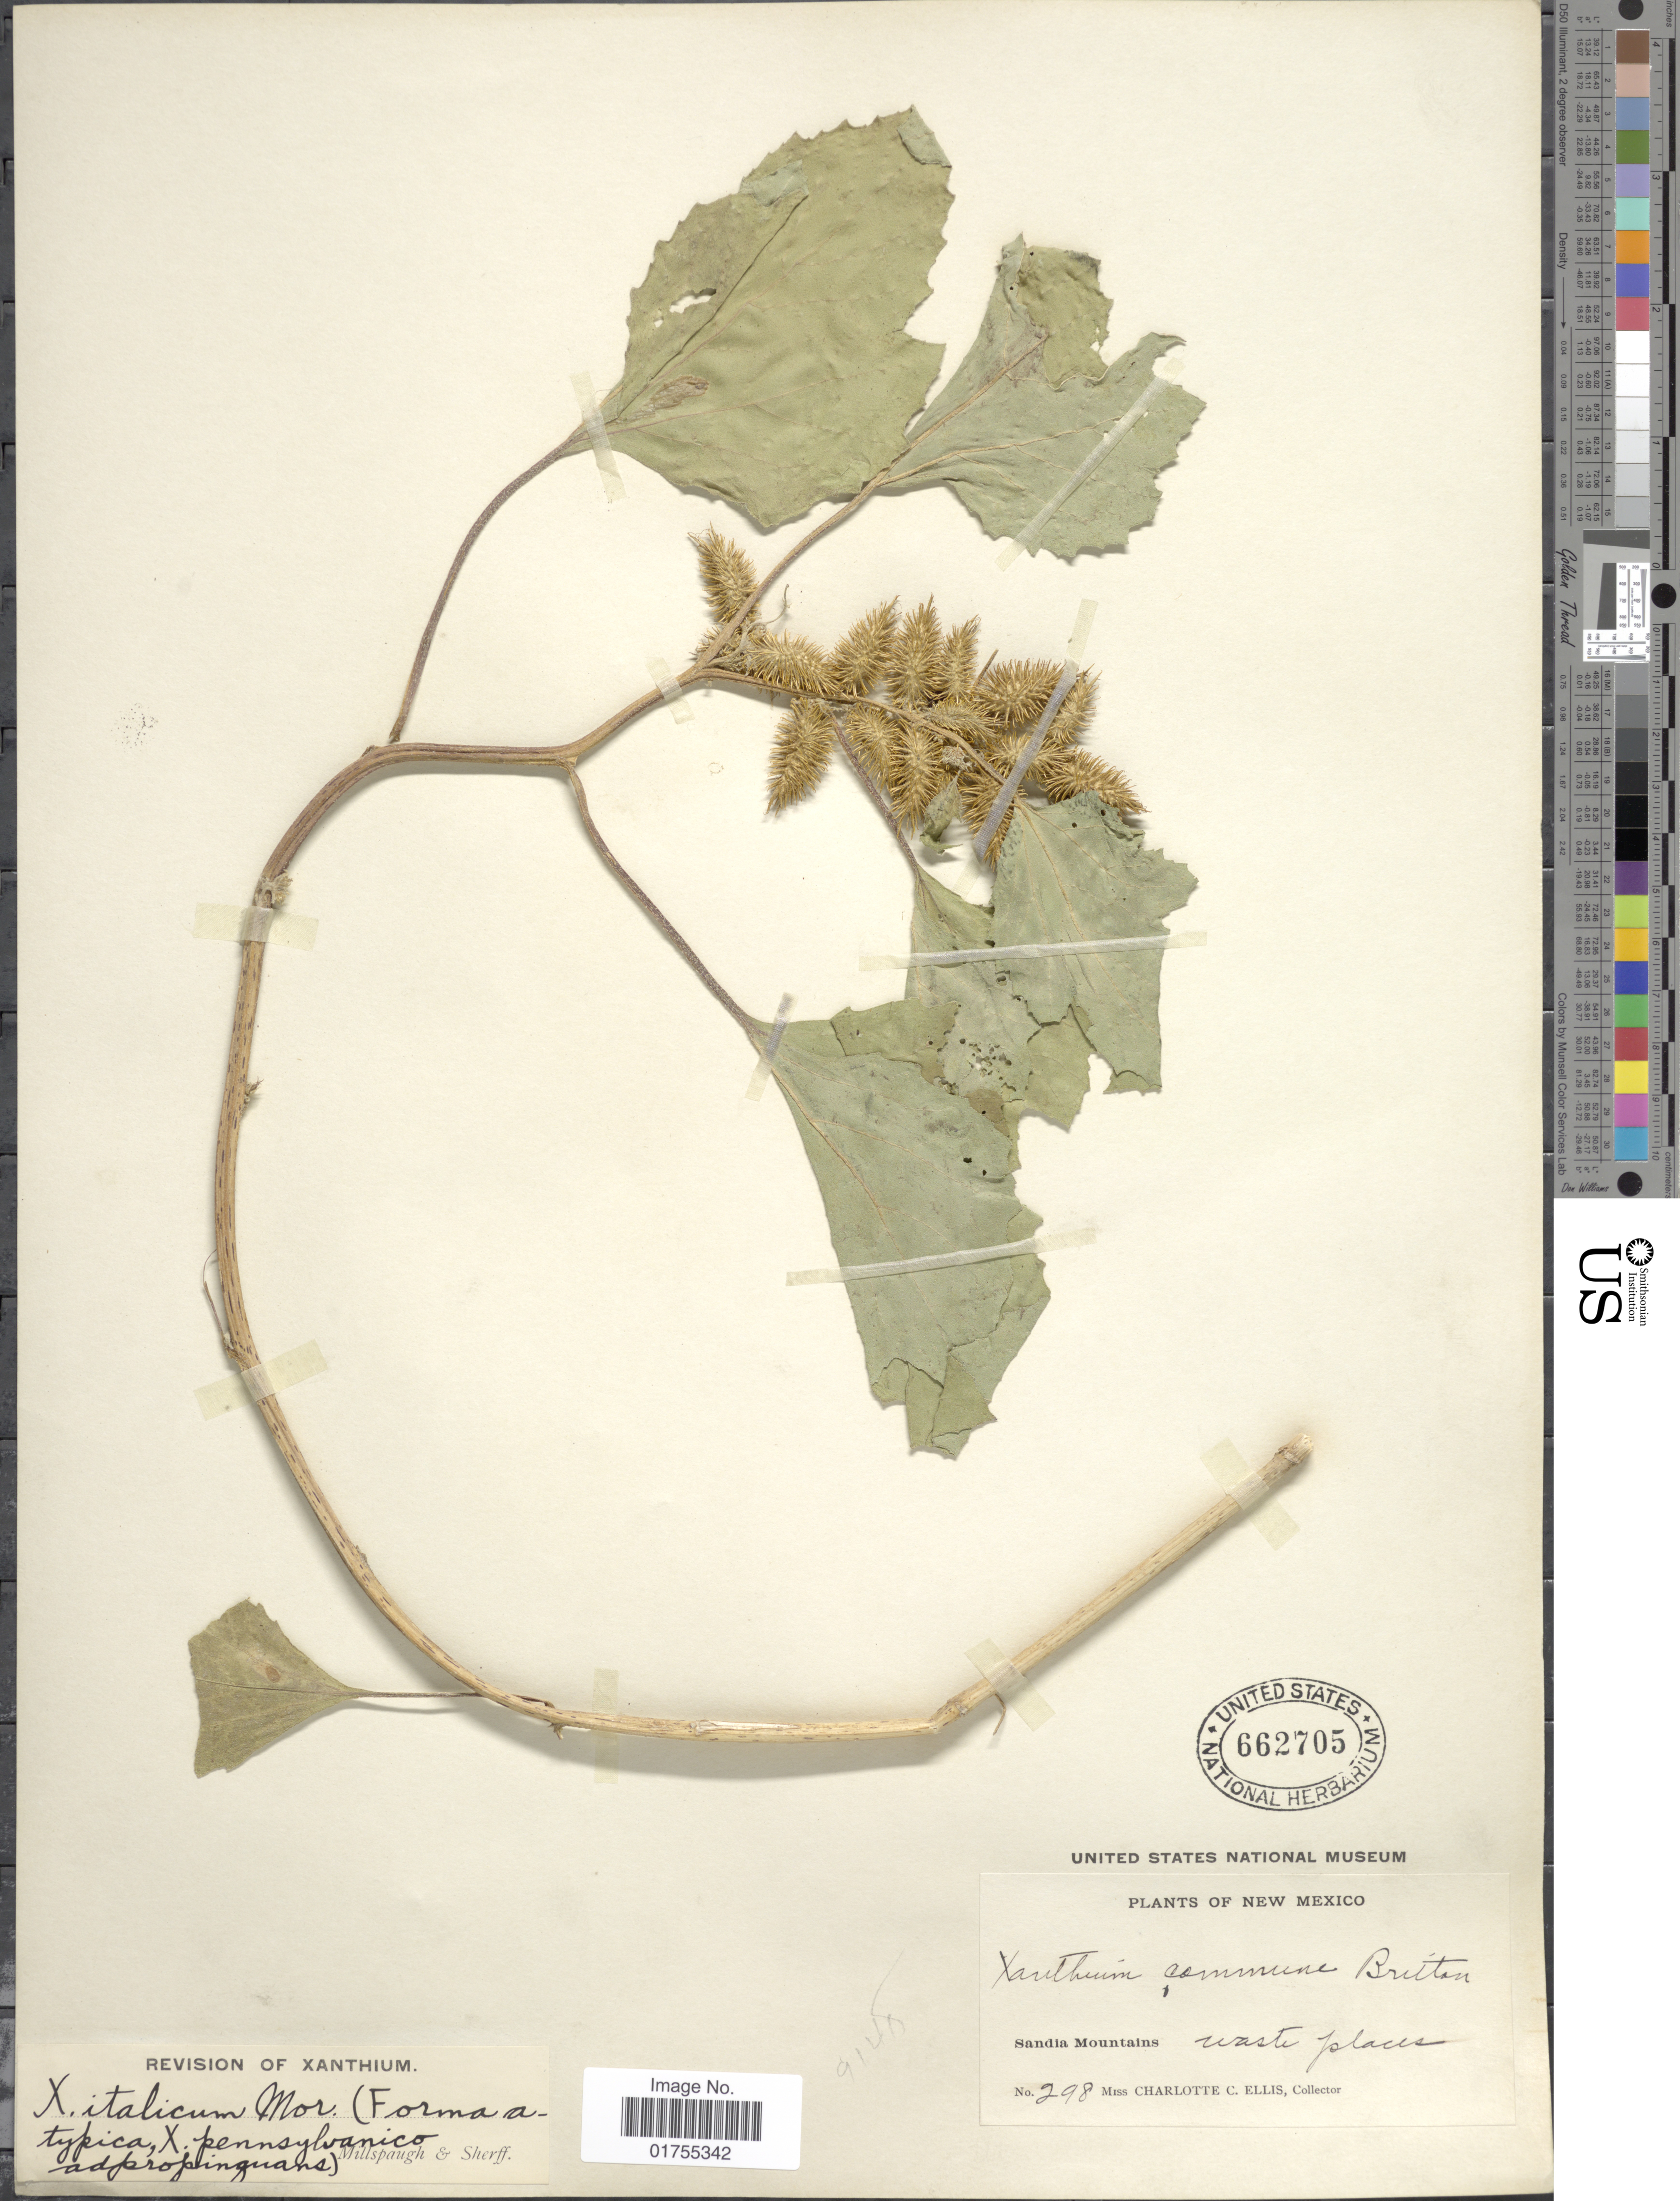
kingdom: Plantae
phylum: Tracheophyta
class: Magnoliopsida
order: Asterales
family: Asteraceae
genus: Xanthium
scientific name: Xanthium strumarium var. canadense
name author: (Mill.) Torr. & A. Gray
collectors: C. C. Ellis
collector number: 298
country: United States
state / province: New Mexico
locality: Sandia Mountains, Waste Places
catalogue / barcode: US 662705